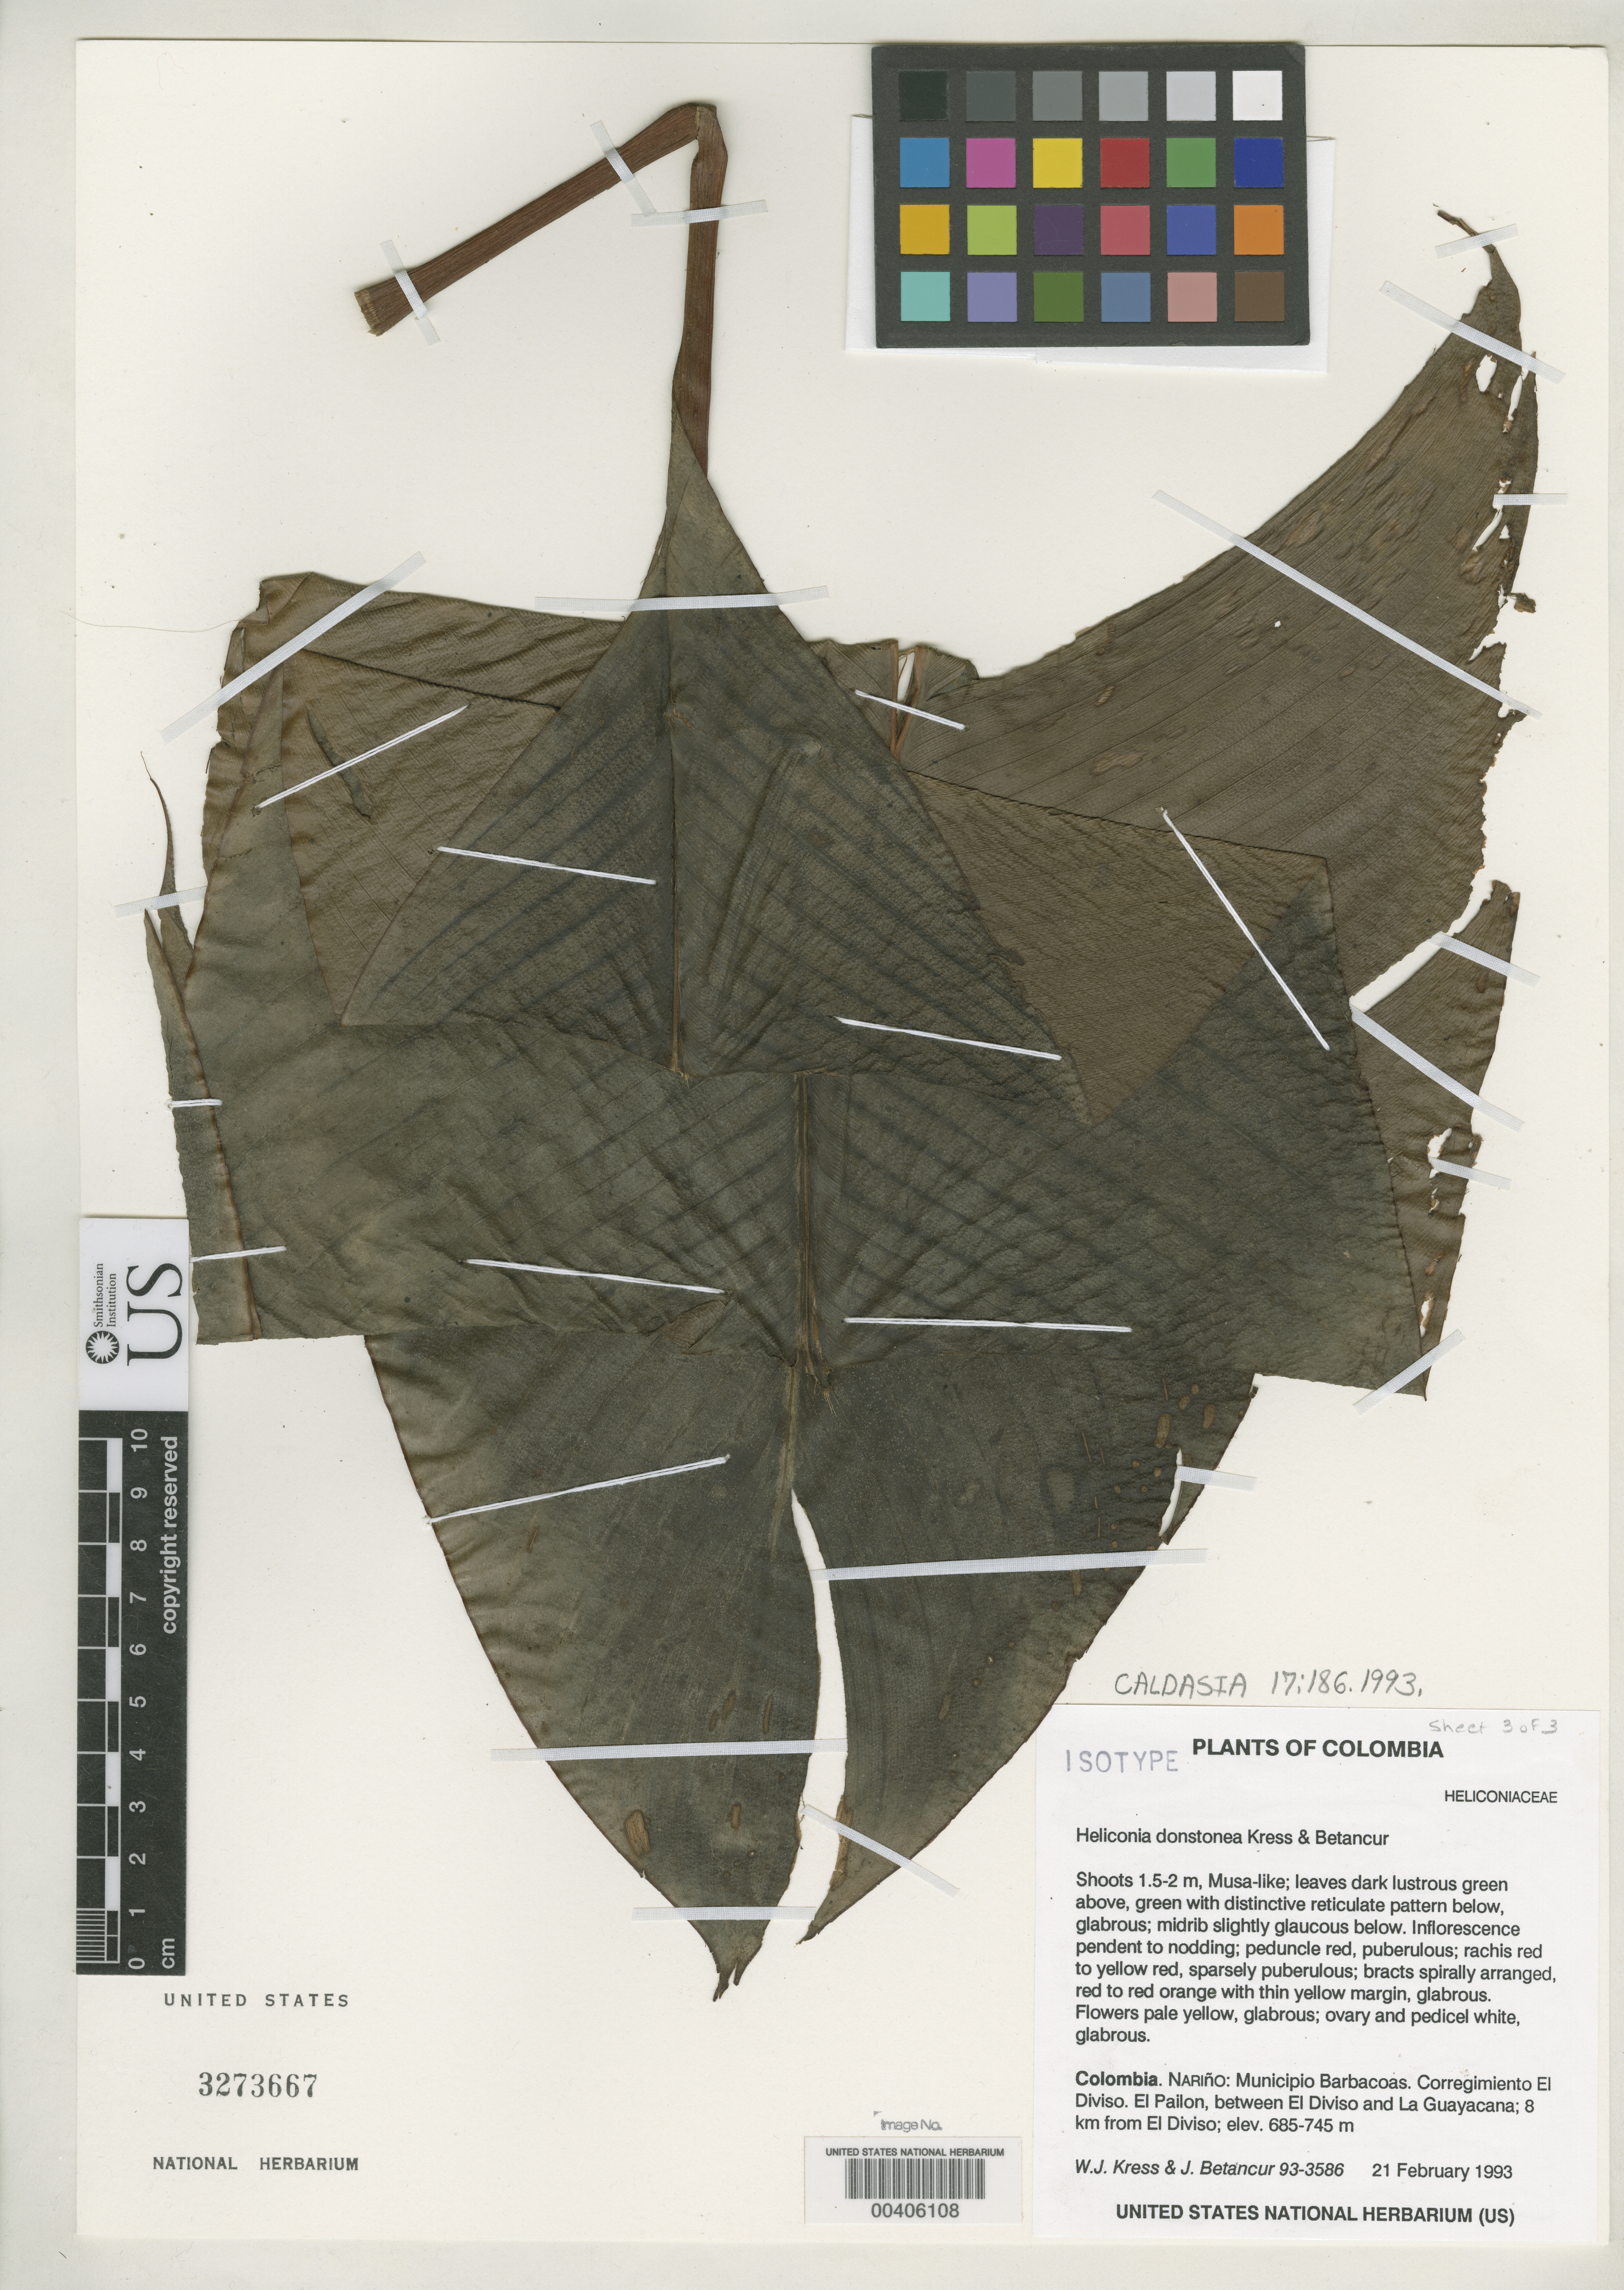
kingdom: Plantae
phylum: Tracheophyta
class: Liliopsida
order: Zingiberales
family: Heliconiaceae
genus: Heliconia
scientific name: Heliconia donstonea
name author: W.J. Kress & Betancur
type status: Isotype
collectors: W. J. Kress & J. C. Betancur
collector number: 93-3586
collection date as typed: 21 Feb 1993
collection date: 1993-02-21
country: Colombia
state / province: Nariño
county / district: Barbacoas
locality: Corregimiento El Diviso, El Pailon, between El Divisio & La GuayaCana, 8 km from El Diviso.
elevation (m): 685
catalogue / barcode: US 3273667